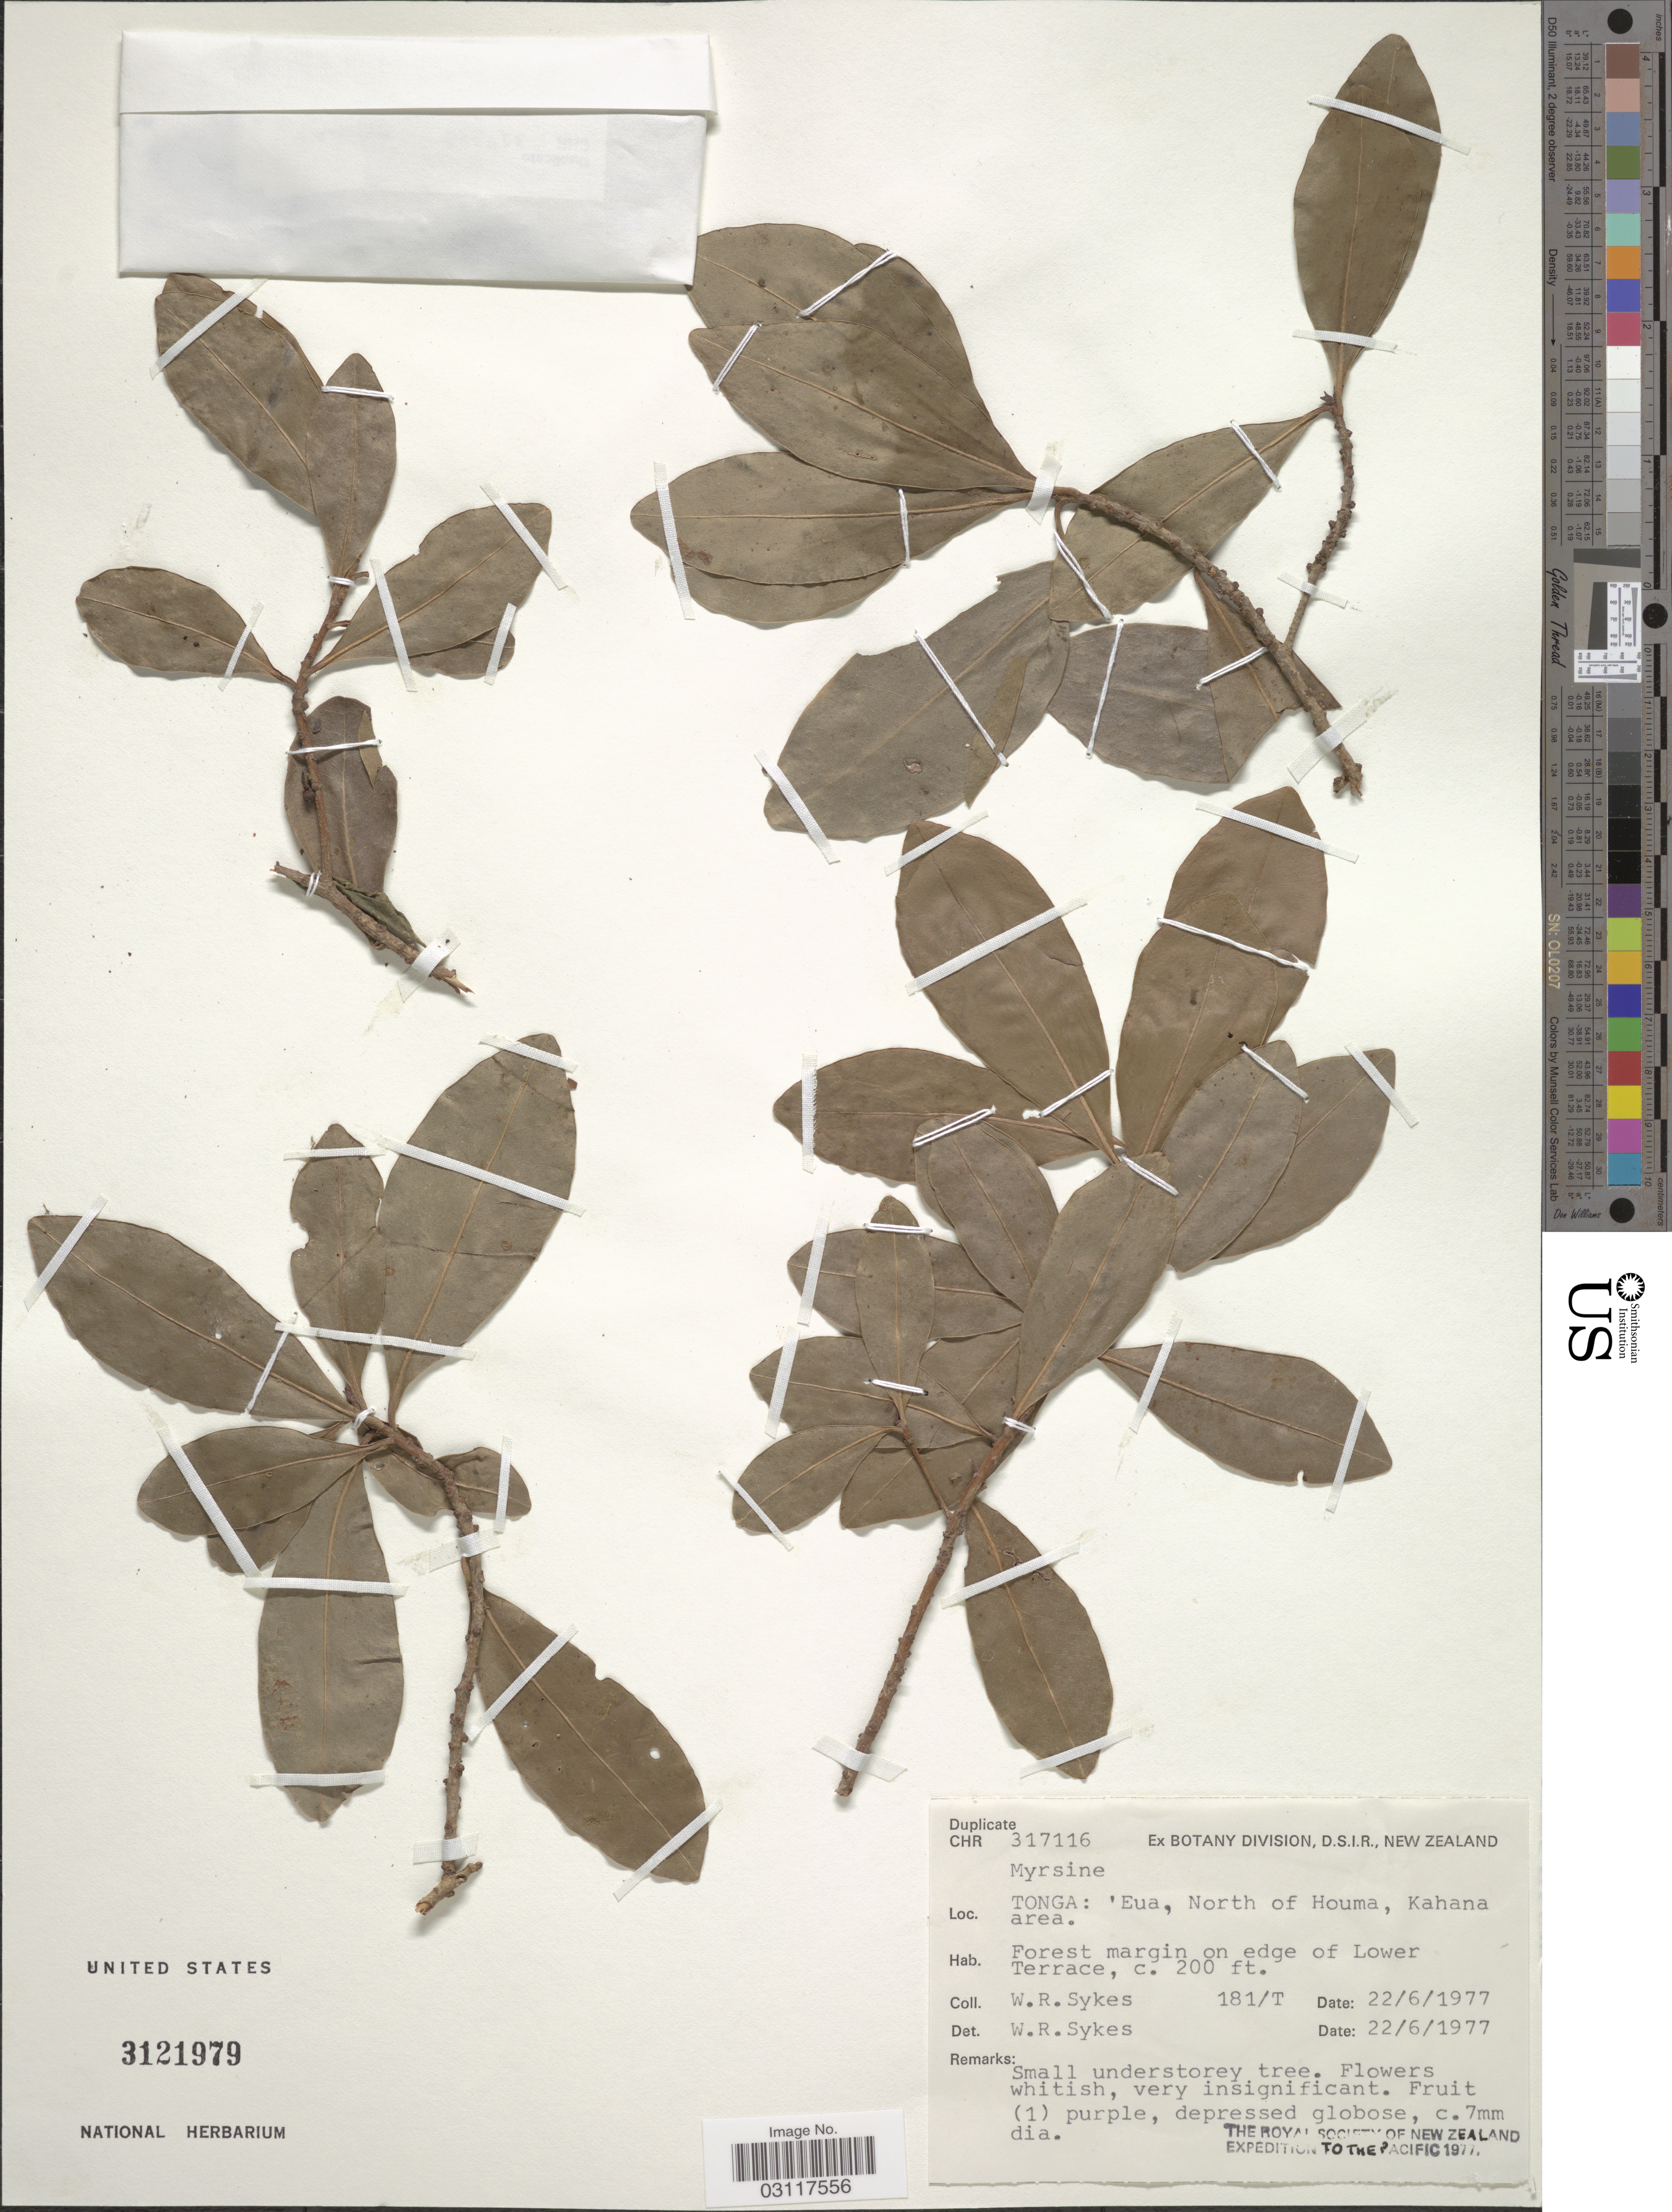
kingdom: Plantae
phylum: Tracheophyta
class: Magnoliopsida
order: Ericales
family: Primulaceae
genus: Myrsine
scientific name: Myrsine sp.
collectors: W. R. Sykes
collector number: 181/T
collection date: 1977-06-22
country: Tonga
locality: Tonga: Eua, North of Houma, Kahana area.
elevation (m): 61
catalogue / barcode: US 3121979